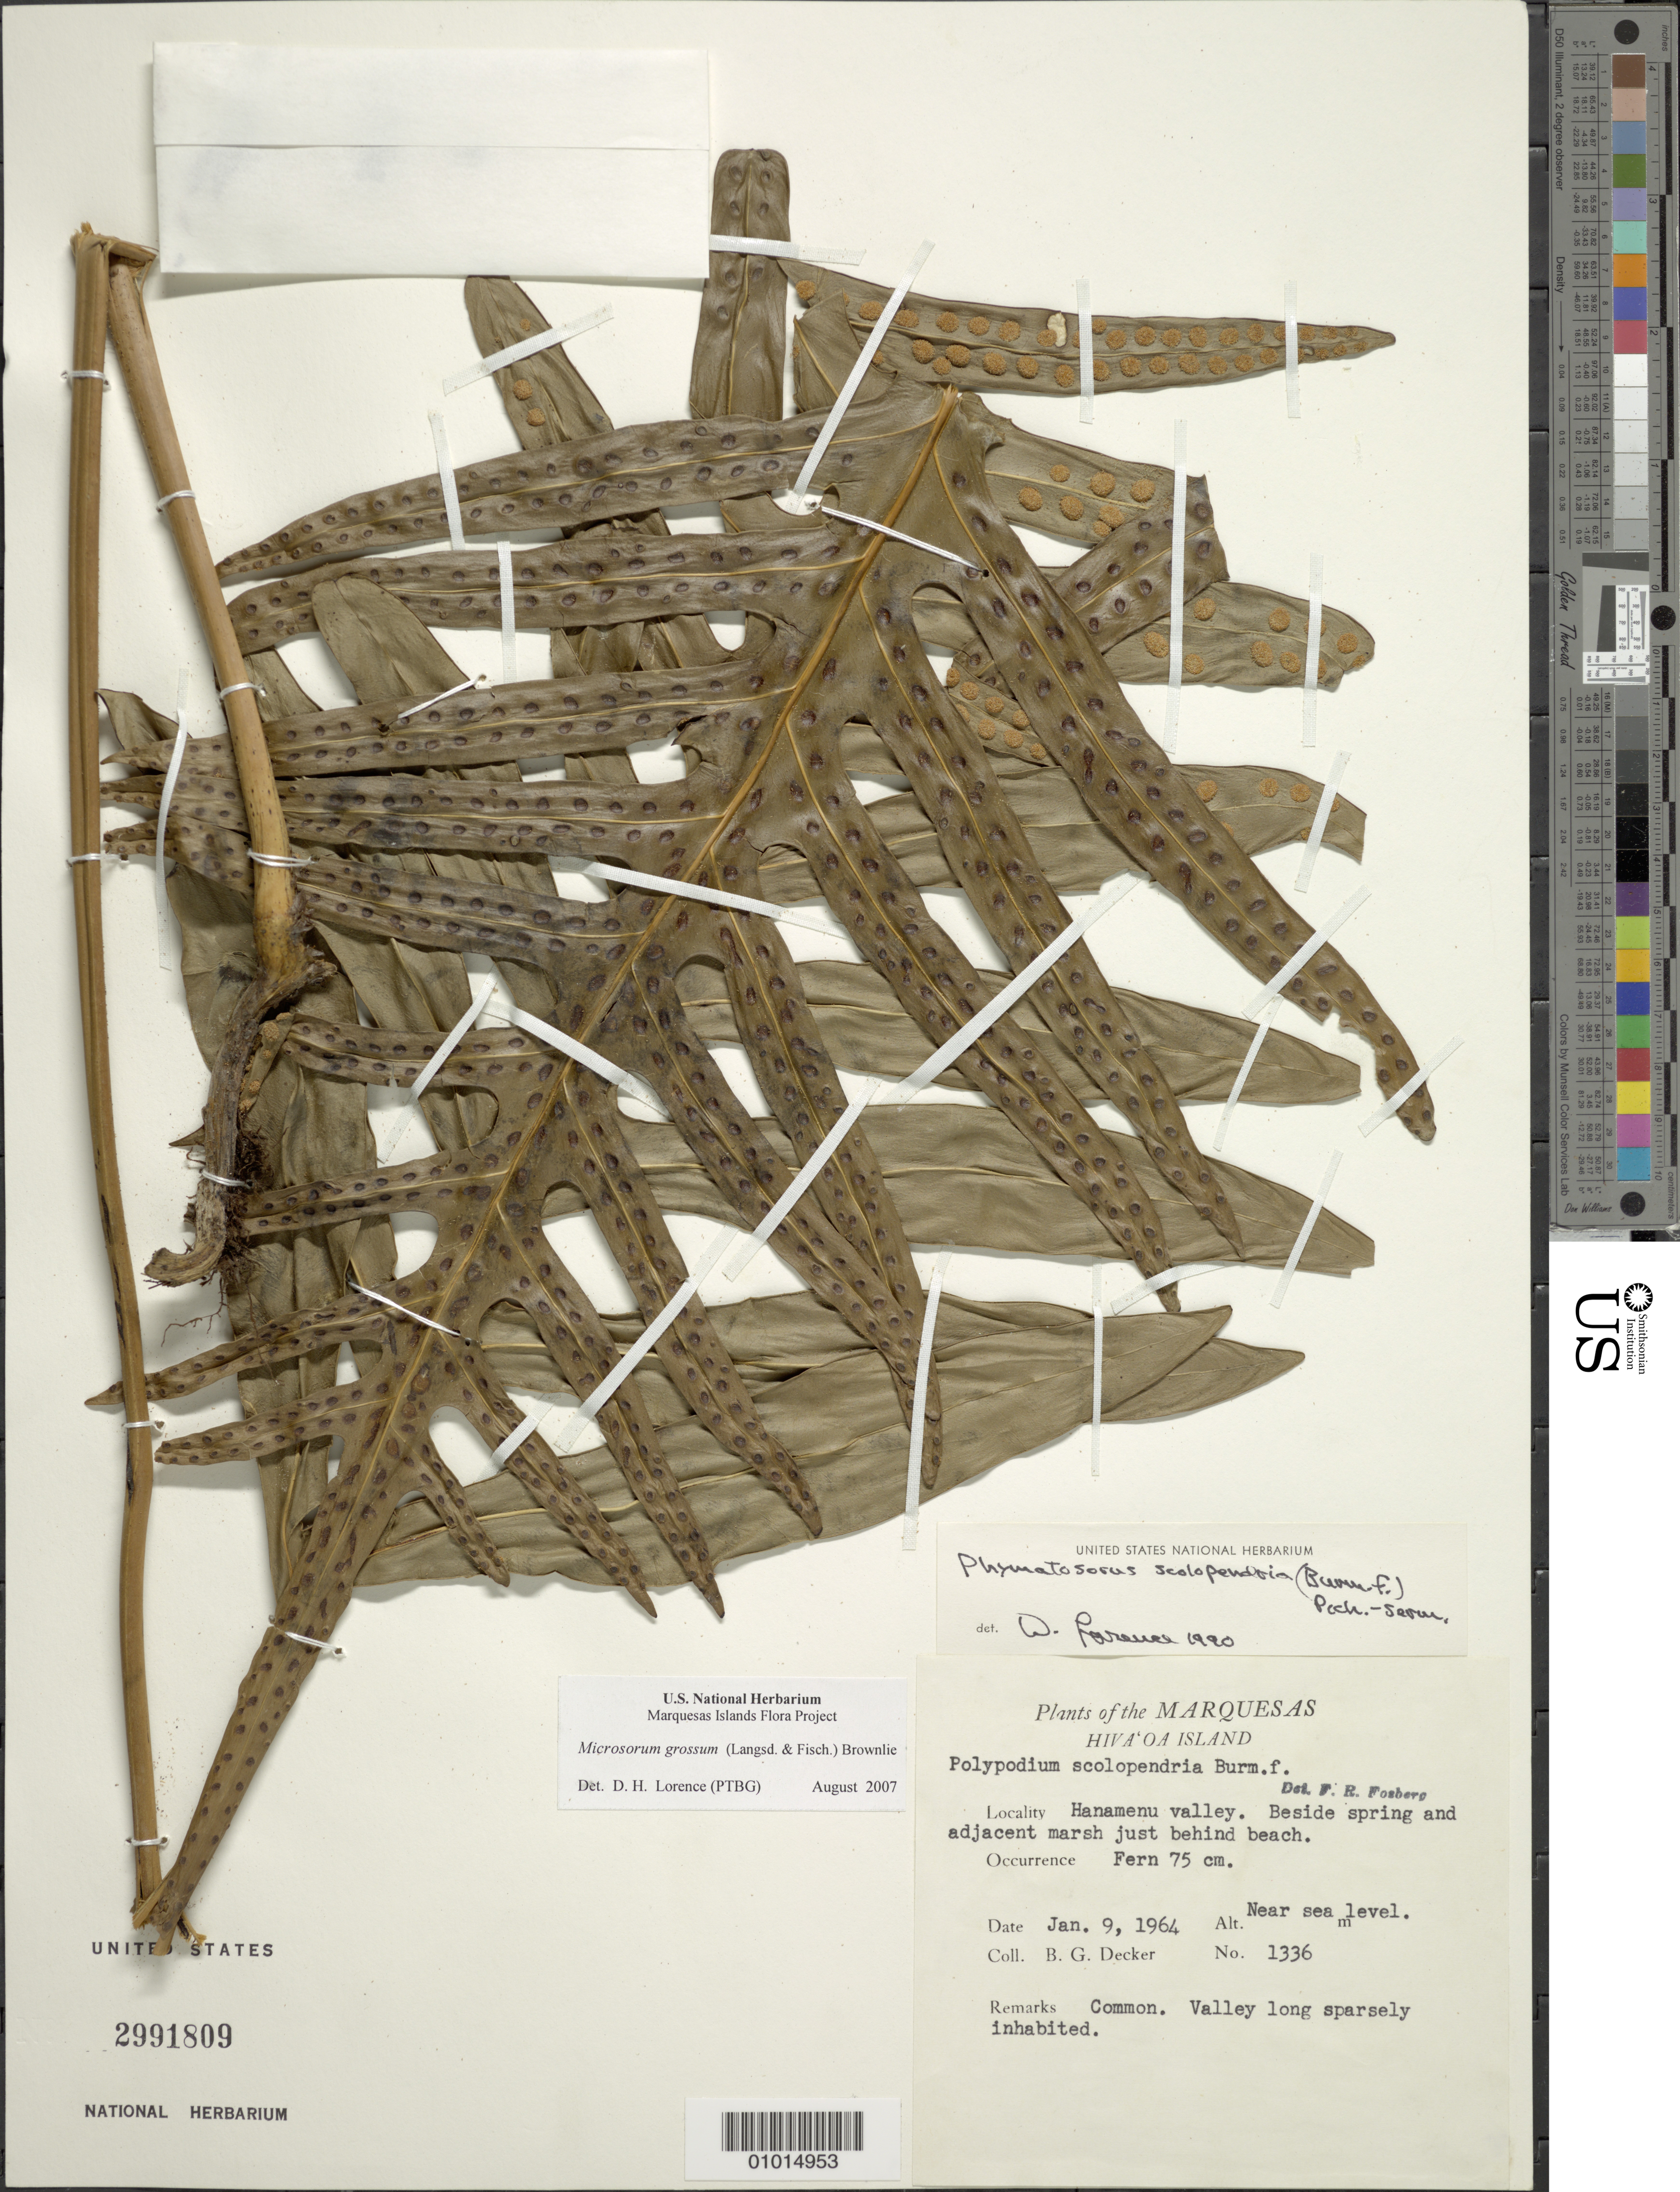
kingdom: Plantae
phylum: Tracheophyta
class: Polypodiopsida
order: Polypodiales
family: Polypodiaceae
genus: Microsorum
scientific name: Microsorum grossum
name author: (Langsd. & Fisch.) S.B. Andrews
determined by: Lorence, David H., (PTBG), National Tropical Botanical Garden (UNITED STATES)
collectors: B. G. Decker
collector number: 1336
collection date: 1964-01-09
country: French Polynesia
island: Hiva Oa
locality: Hanamenu Valley, beside spring and adjacent marsh just behind beach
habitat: Common; valley long sparsely inhabited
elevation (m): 3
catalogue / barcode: US 2991809